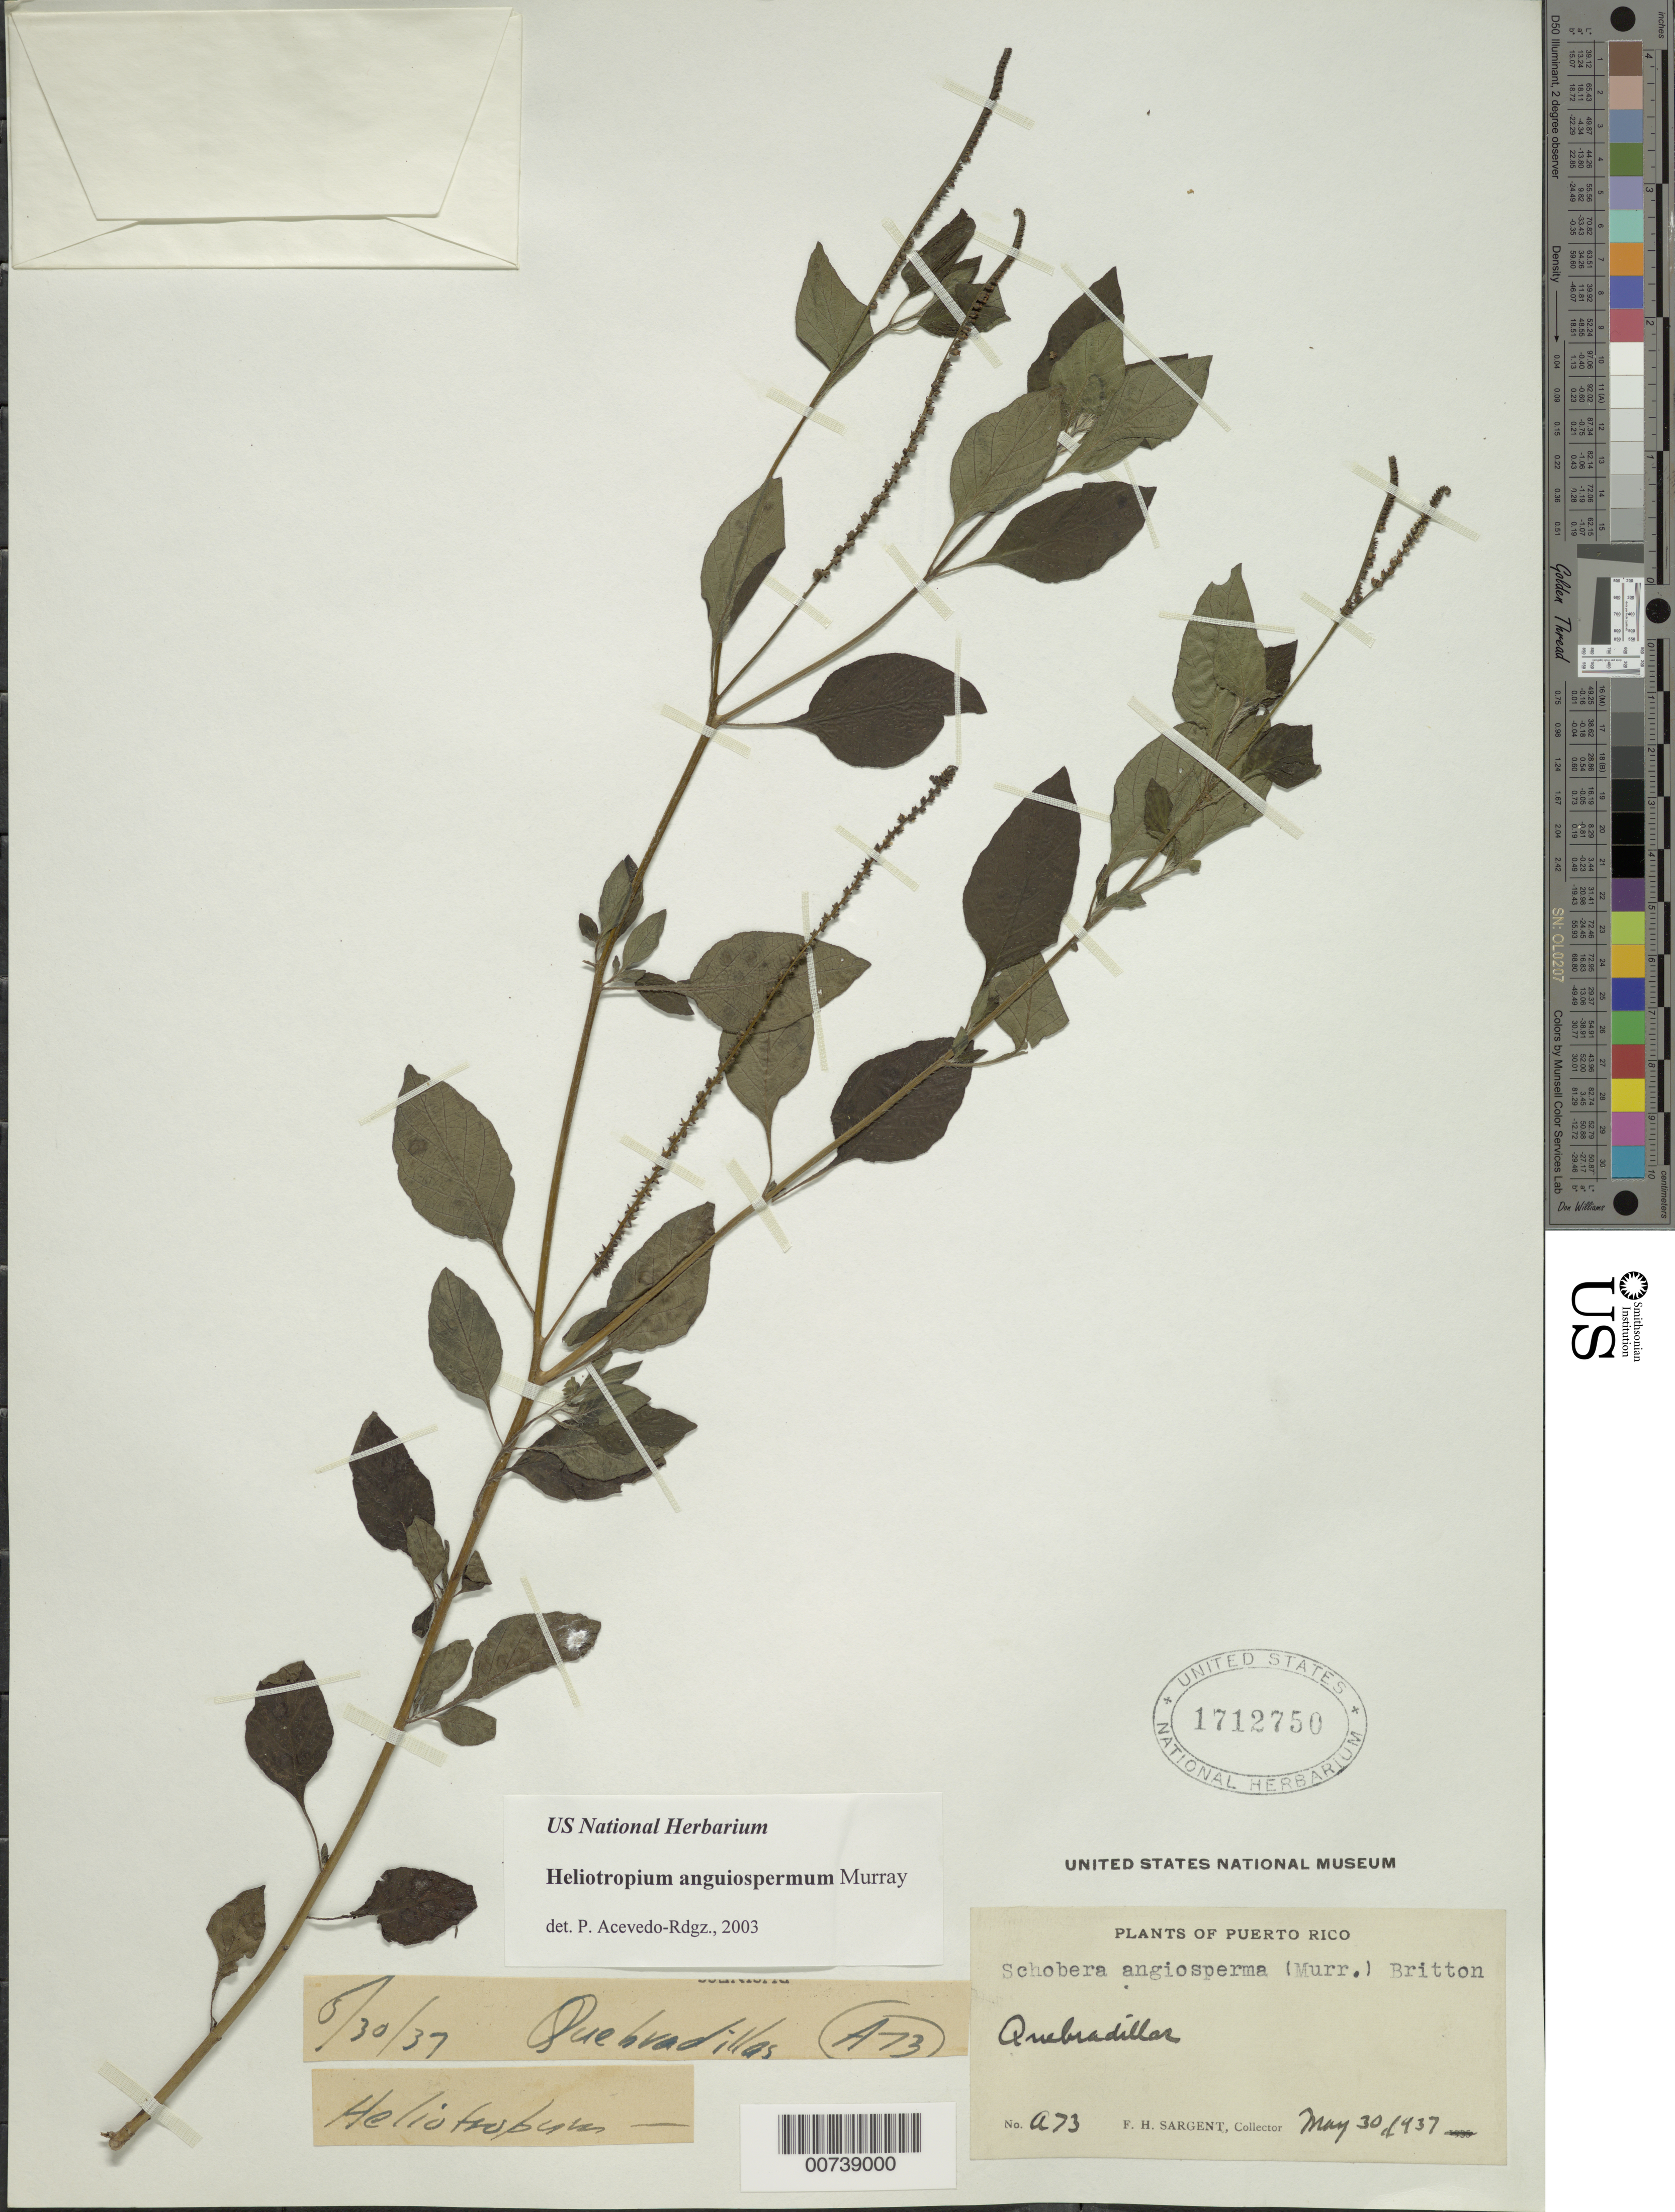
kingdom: Plantae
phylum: Tracheophyta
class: Magnoliopsida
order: Boraginales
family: Heliotropiaceae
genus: Heliotropium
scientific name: Heliotropium angiospermum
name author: Murray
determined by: Acevedo-Rodríguez, P., (BOT), Smithsonian Institution - National Museum of Natural History (UNITED STATES)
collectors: F. H. Sargent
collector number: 73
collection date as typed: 30 May 1937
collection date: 1937-05-30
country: Puerto Rico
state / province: Quebradillas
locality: Quebradillas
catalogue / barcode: US 1712750